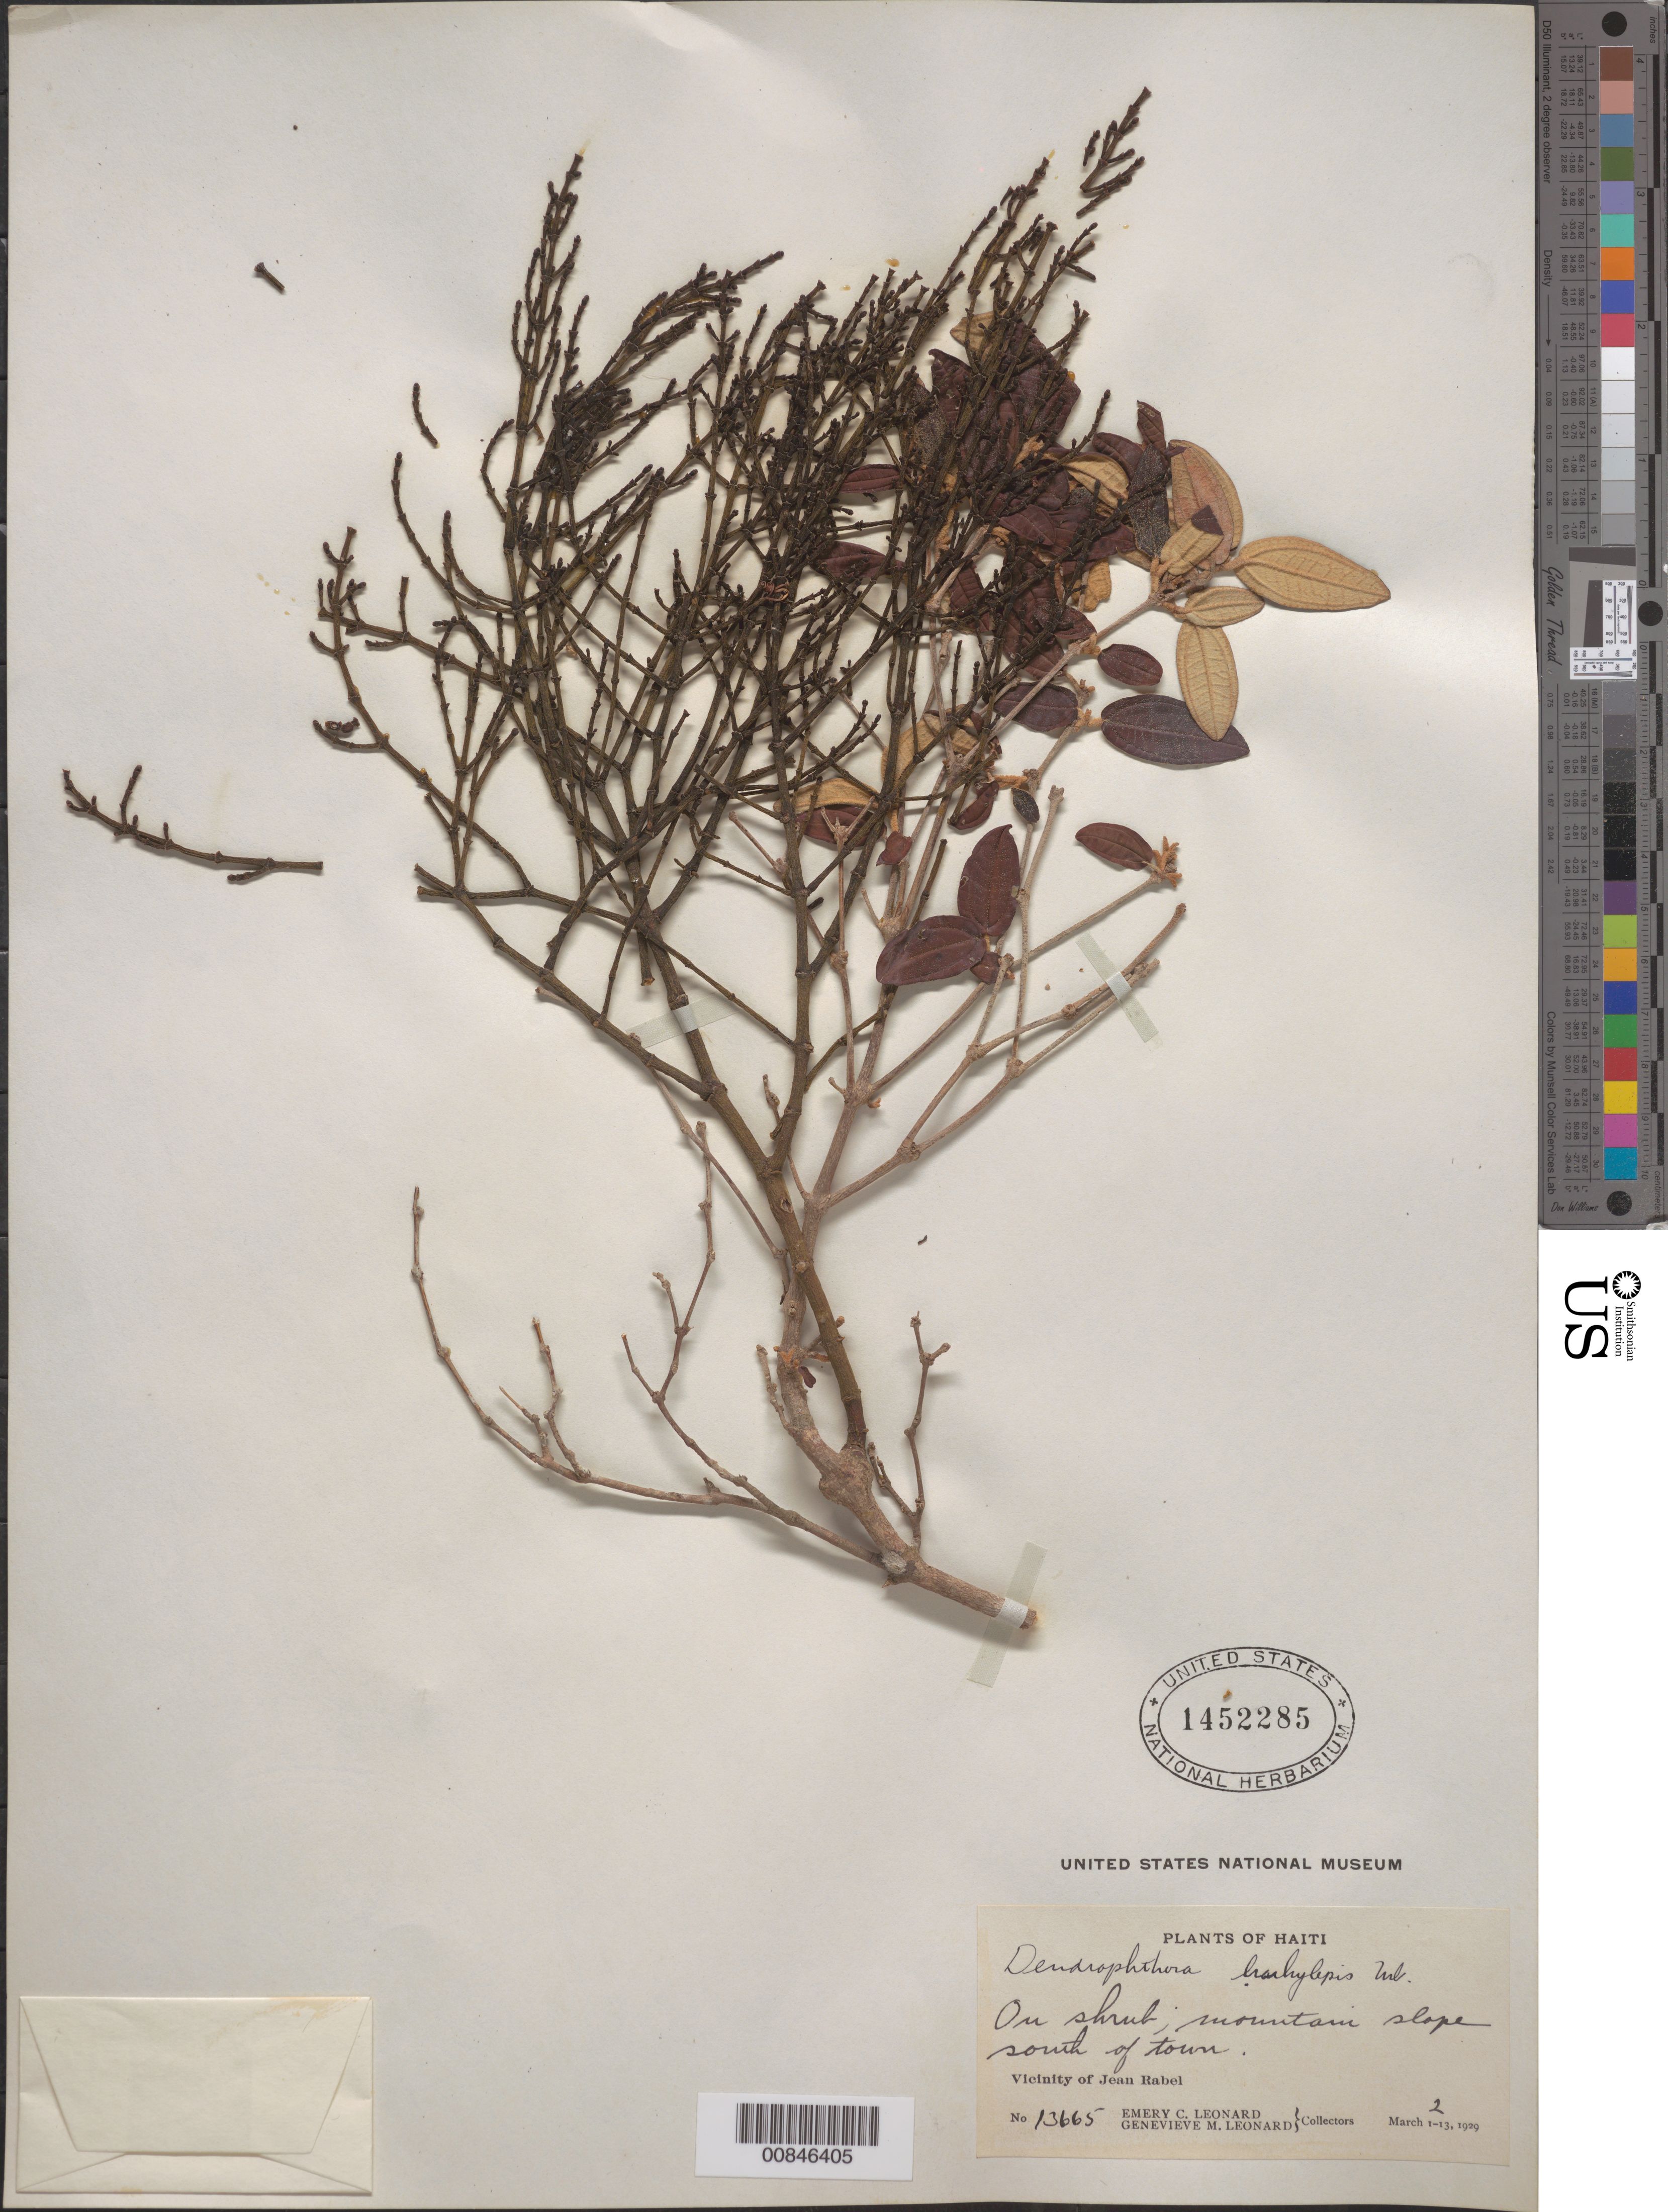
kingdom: Plantae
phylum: Tracheophyta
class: Magnoliopsida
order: Santalales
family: Viscaceae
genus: Dendrophthora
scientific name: Dendrophthora brachylepis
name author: Urb.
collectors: E. C. Leonard & G. M. Leonard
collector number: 13665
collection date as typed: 02 Mar 1929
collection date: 1929-03-02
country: Haiti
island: Hispaniola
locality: Vicinity of Jean Rabel. Mountain slope south of town.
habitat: On shrub.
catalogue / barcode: US 1452285